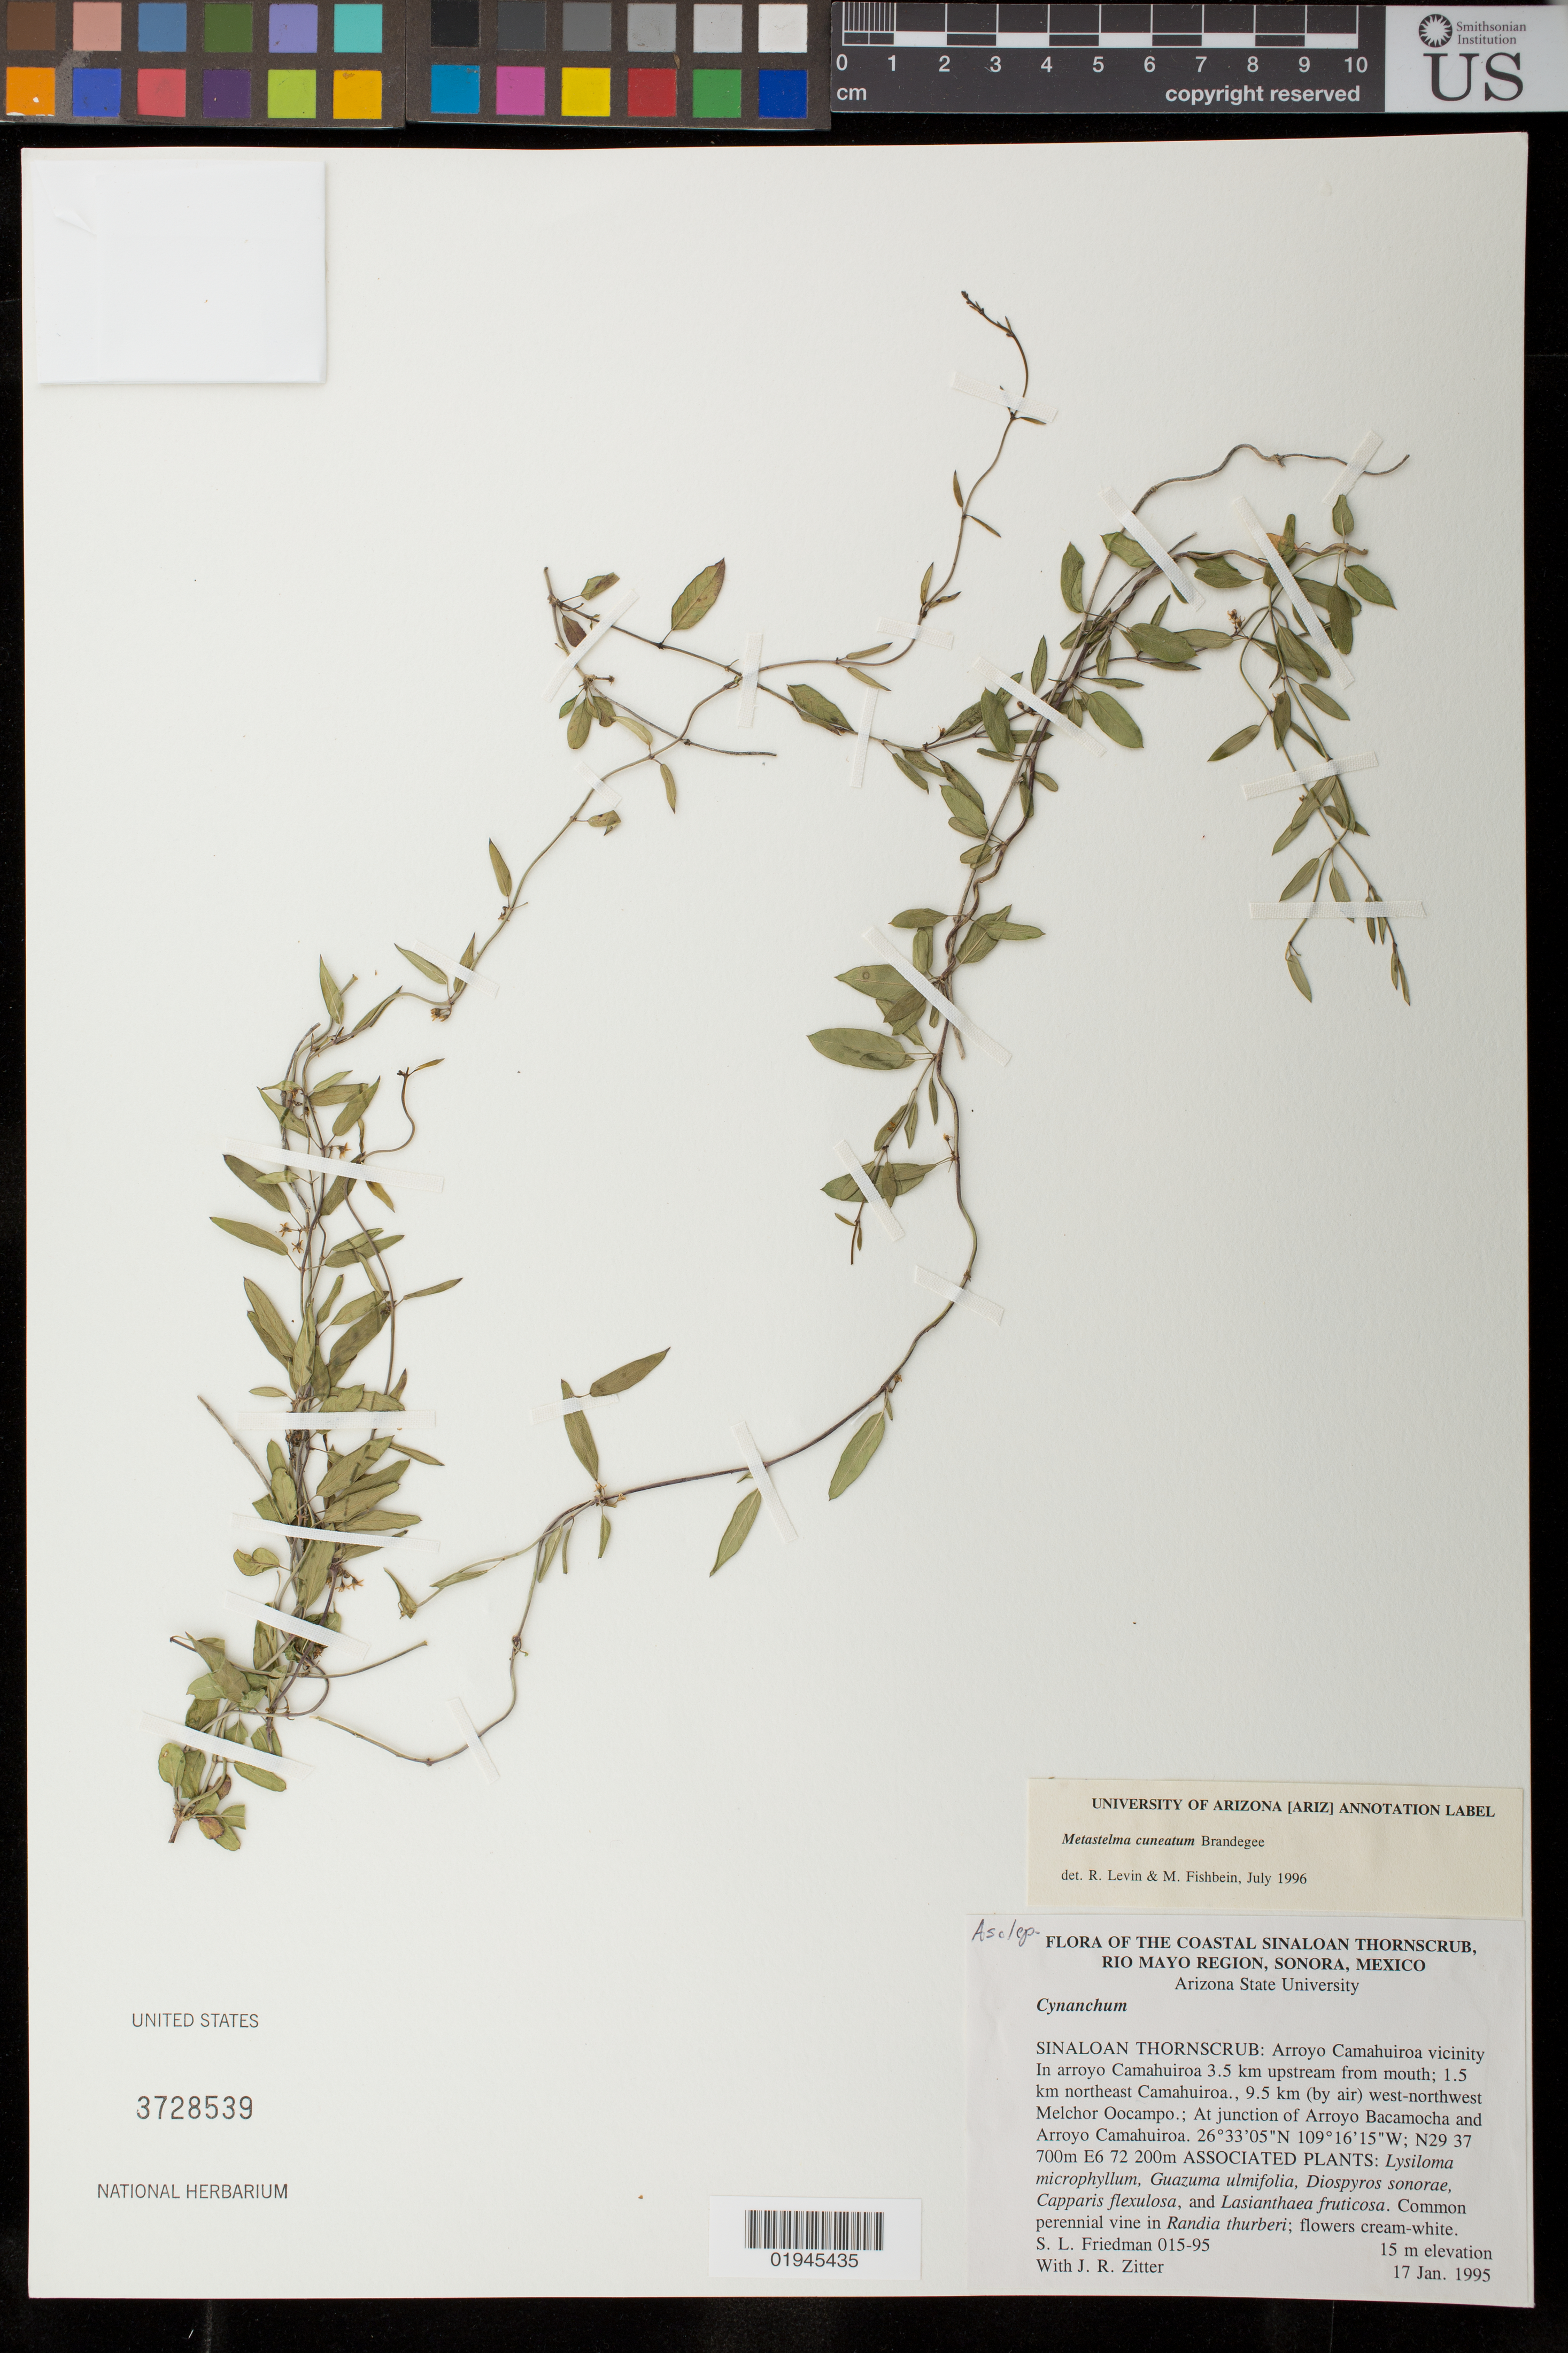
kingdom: Plantae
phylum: Tracheophyta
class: Magnoliopsida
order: Gentianales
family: Apocynaceae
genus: Cynanchum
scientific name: Cynanchum sp.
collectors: S. Friedman & J. Zitter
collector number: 015-95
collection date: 1995-01-17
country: Mexico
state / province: Sonora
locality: Coastal Sinaloan thornscrub, Rio Mayo Region, Arroyo Camahuiroa vicinity. In arroyo Camahuiroa 3.5 km upstream from mouth; 1.5 km northeast Camahuiroa; 9.5 km west-northwest Melchor Oocampo; at junction of Arroyo bacamocha and Arroyo Camahuiroa.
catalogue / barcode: US 3728539